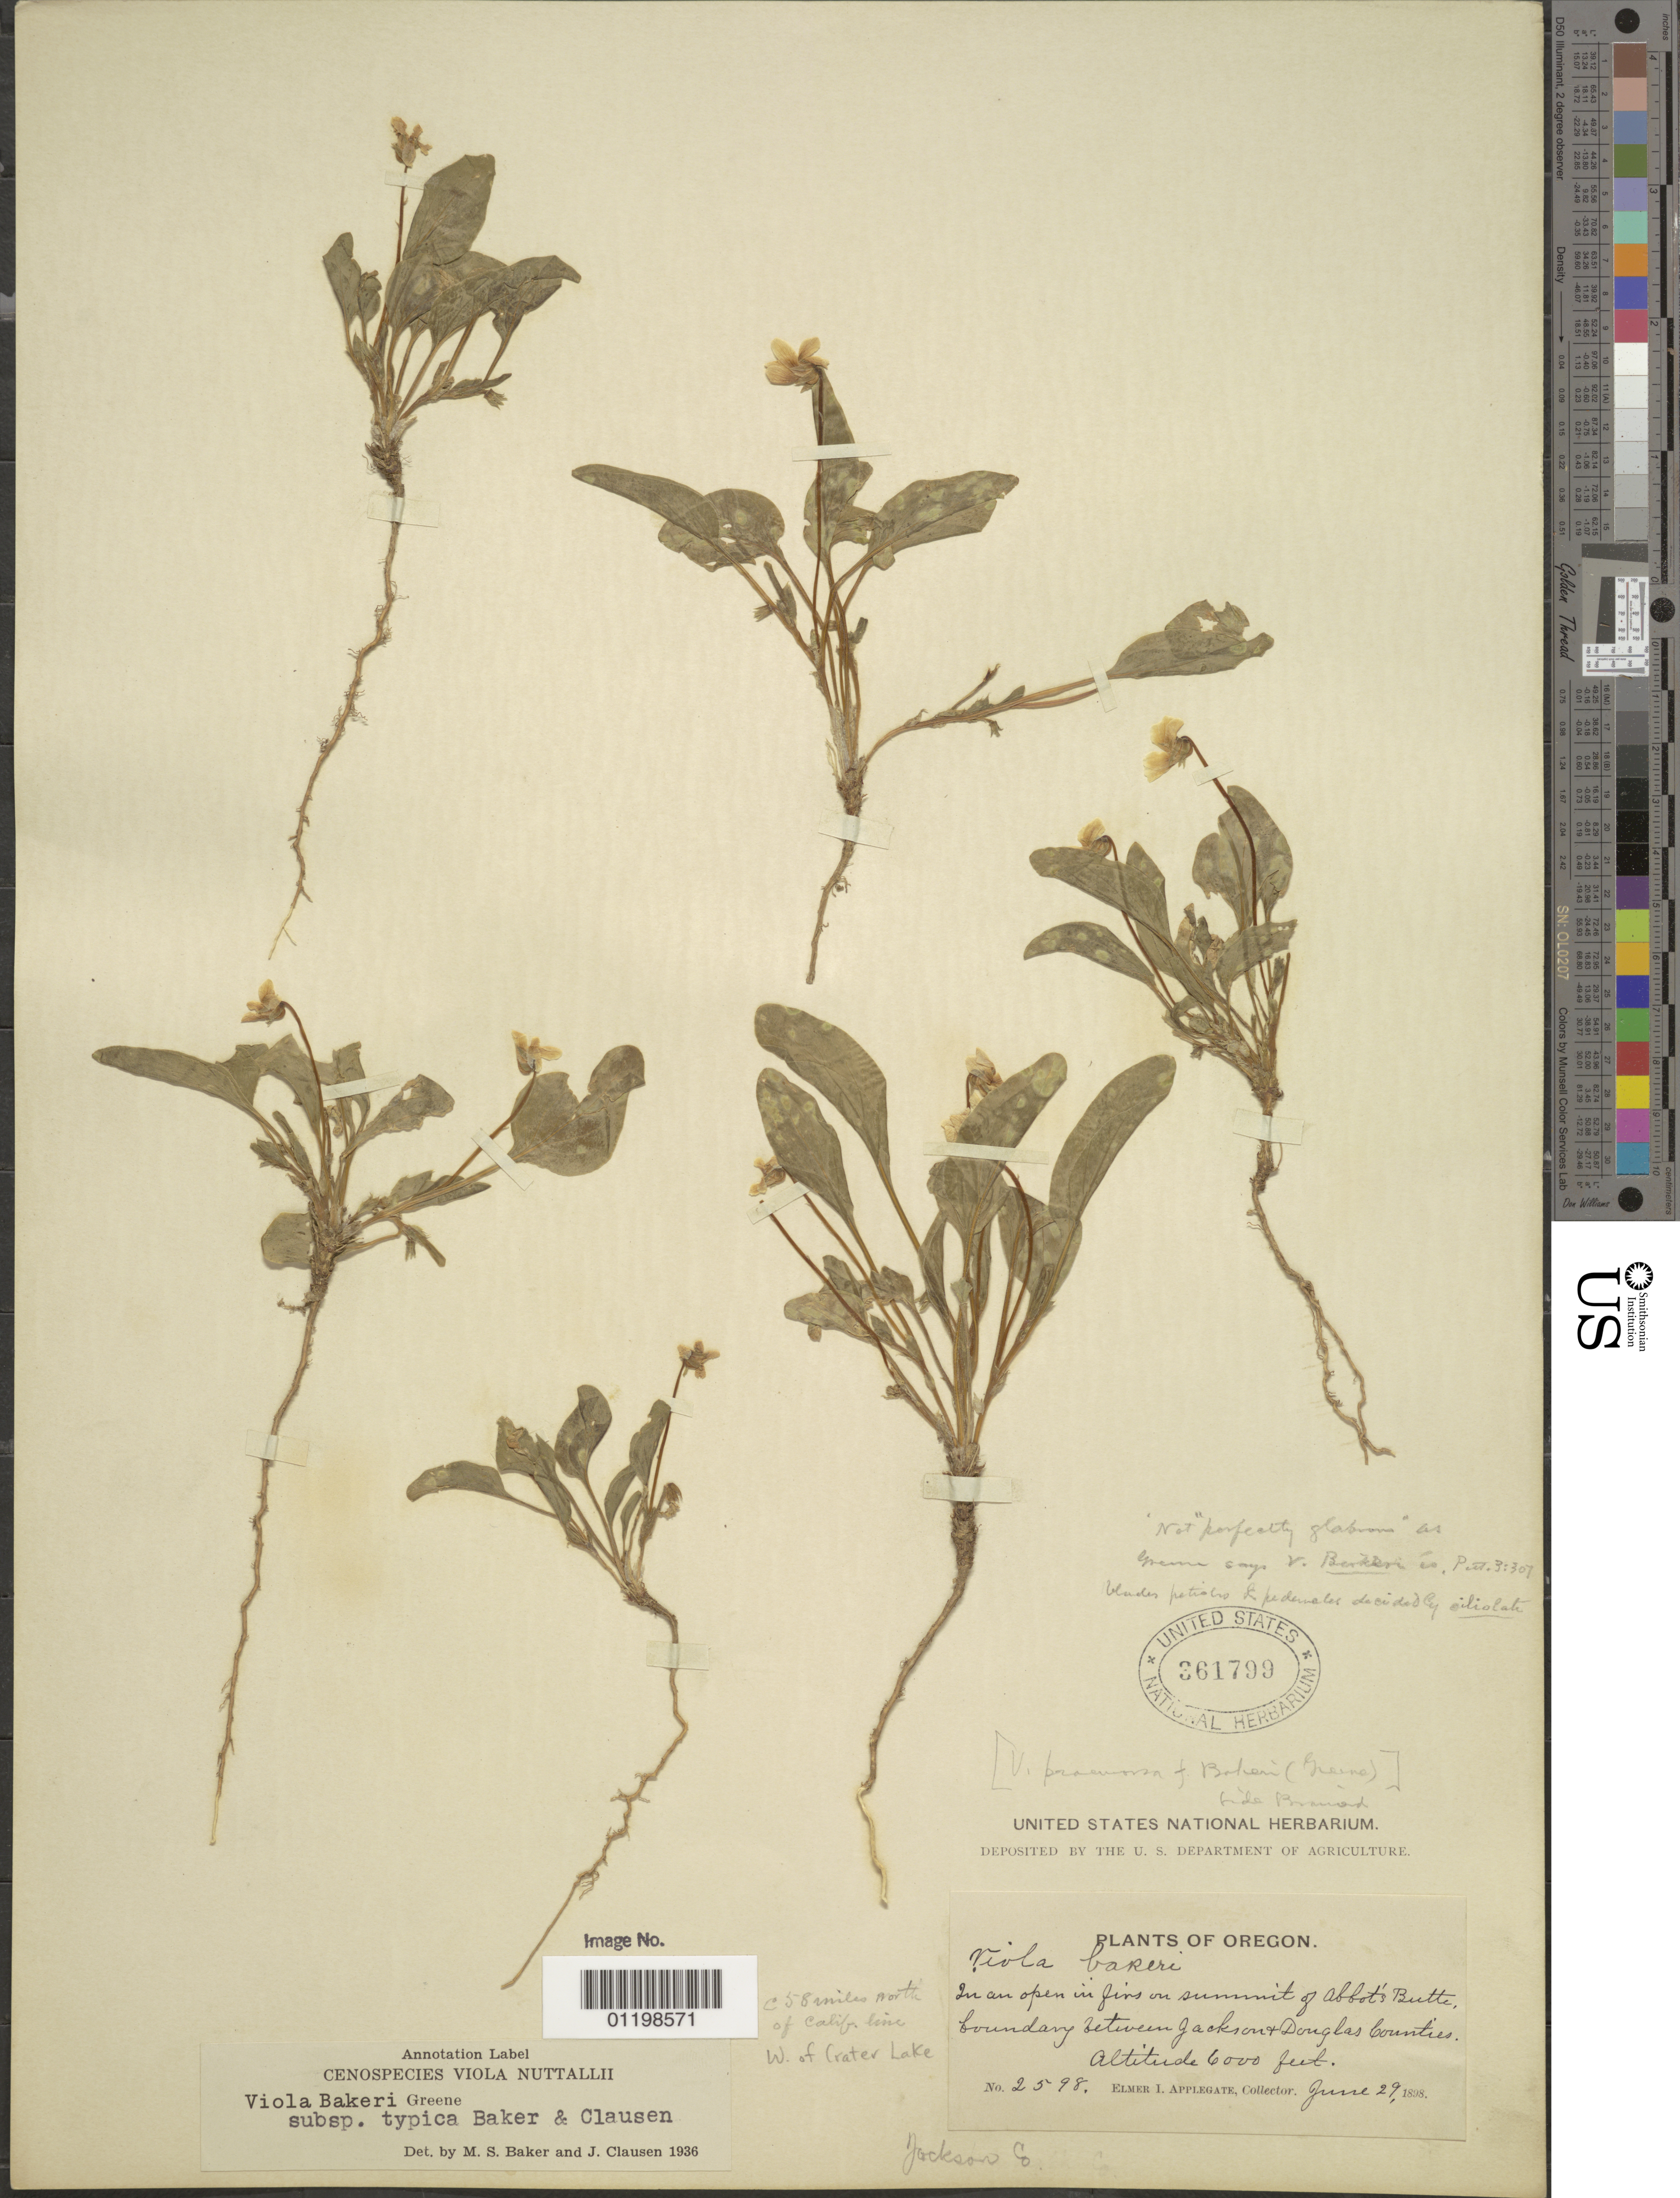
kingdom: Plantae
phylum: Tracheophyta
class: Magnoliopsida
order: Malpighiales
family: Violaceae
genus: Viola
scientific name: Viola bakeri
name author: Greene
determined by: Baker, M. S.; Clausen, J.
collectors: E. I. Applegate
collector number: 2598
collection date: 1898-06-29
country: United States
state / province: Oregon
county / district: Jackson / Douglas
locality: on summit of Abbot's Butte, boundary between Jackson and Douglas Counties.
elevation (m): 1829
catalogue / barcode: US 361799